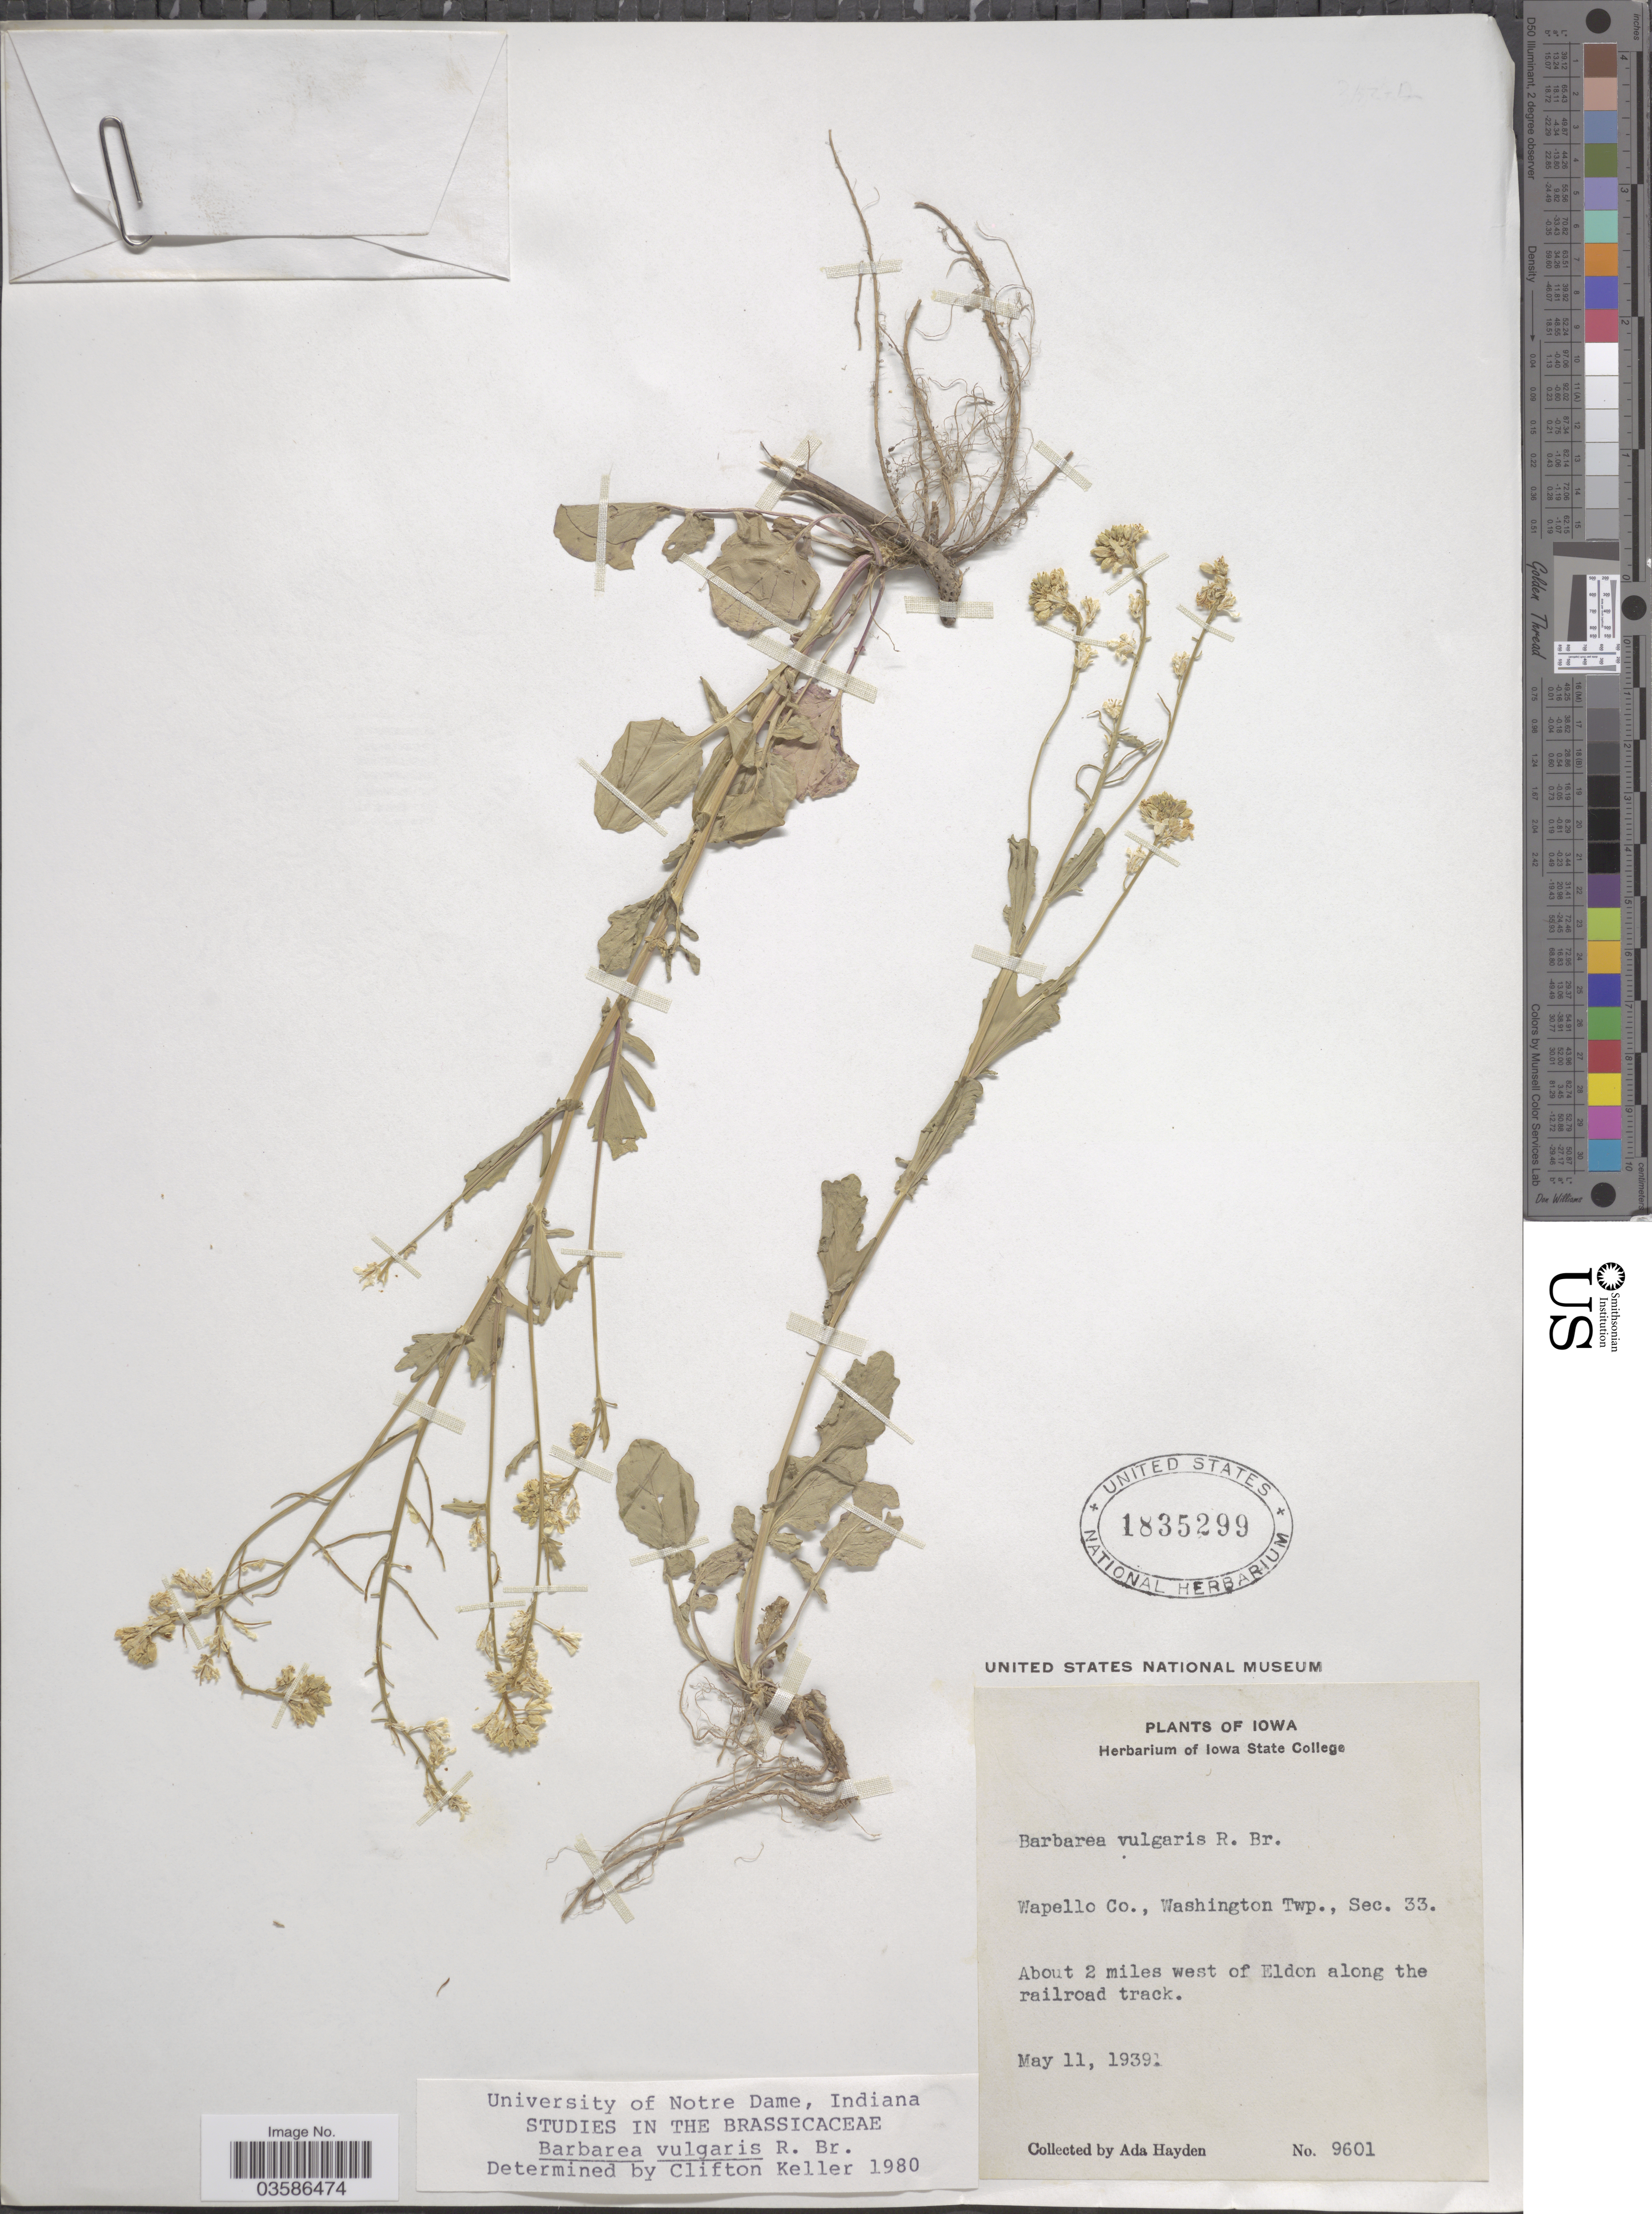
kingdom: Plantae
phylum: Tracheophyta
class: Magnoliopsida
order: Brassicales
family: Brassicaceae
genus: Barbarea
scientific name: Barbarea vulgaris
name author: W.T. Aiton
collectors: Ada Hayden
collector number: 9601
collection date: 1939-05-11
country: United States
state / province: Iowa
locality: Wapello Co., Washington Twp., Sec. 33. About 2 miles west of Eldon along the railroad track.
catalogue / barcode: US 1835299